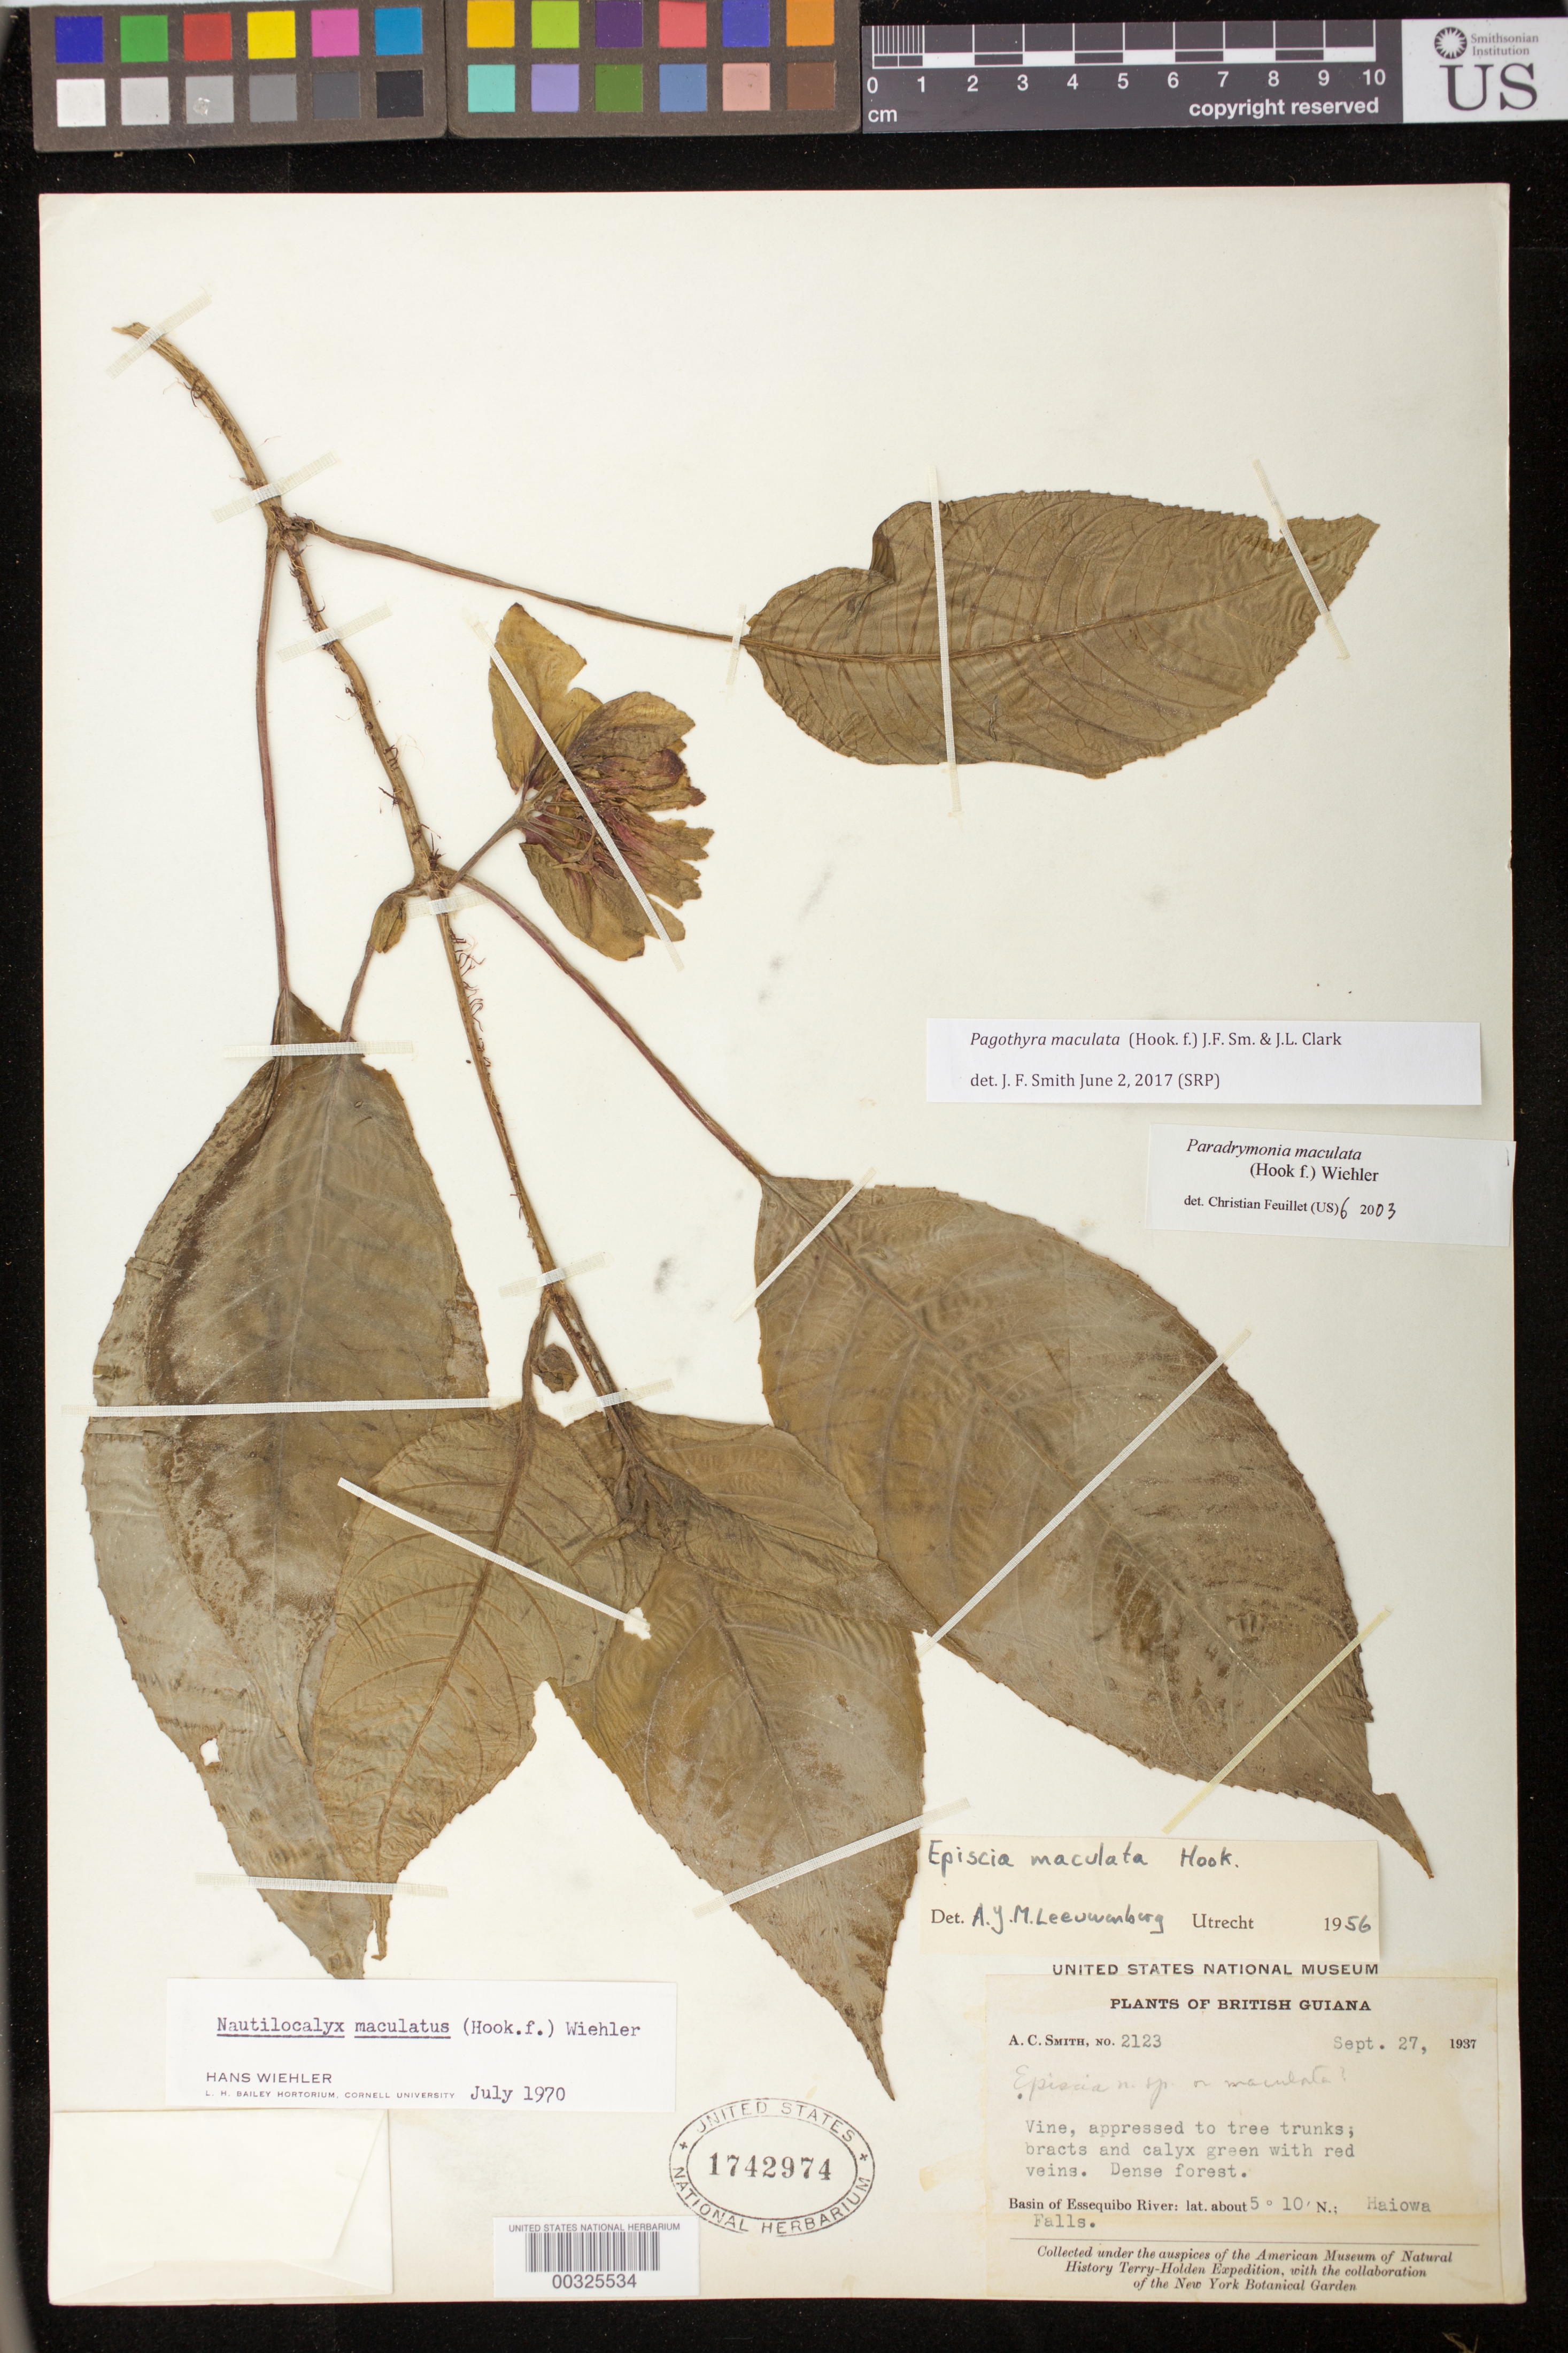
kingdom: Plantae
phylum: Tracheophyta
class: Magnoliopsida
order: Lamiales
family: Gesneriaceae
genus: Pagothyra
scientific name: Pagothyra maculata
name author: (Hook. f.) J.F. Sm. & J.L. Clark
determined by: Smith, J. F.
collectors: A. C. Smith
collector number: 2123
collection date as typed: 27 Sep 1937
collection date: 1937-09-27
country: Guyana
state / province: U. Demerara-Berbice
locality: Basin of Essequibo River, lat. about 5° 10' N; Haiowa Falls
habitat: Dense forest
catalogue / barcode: US 1742974